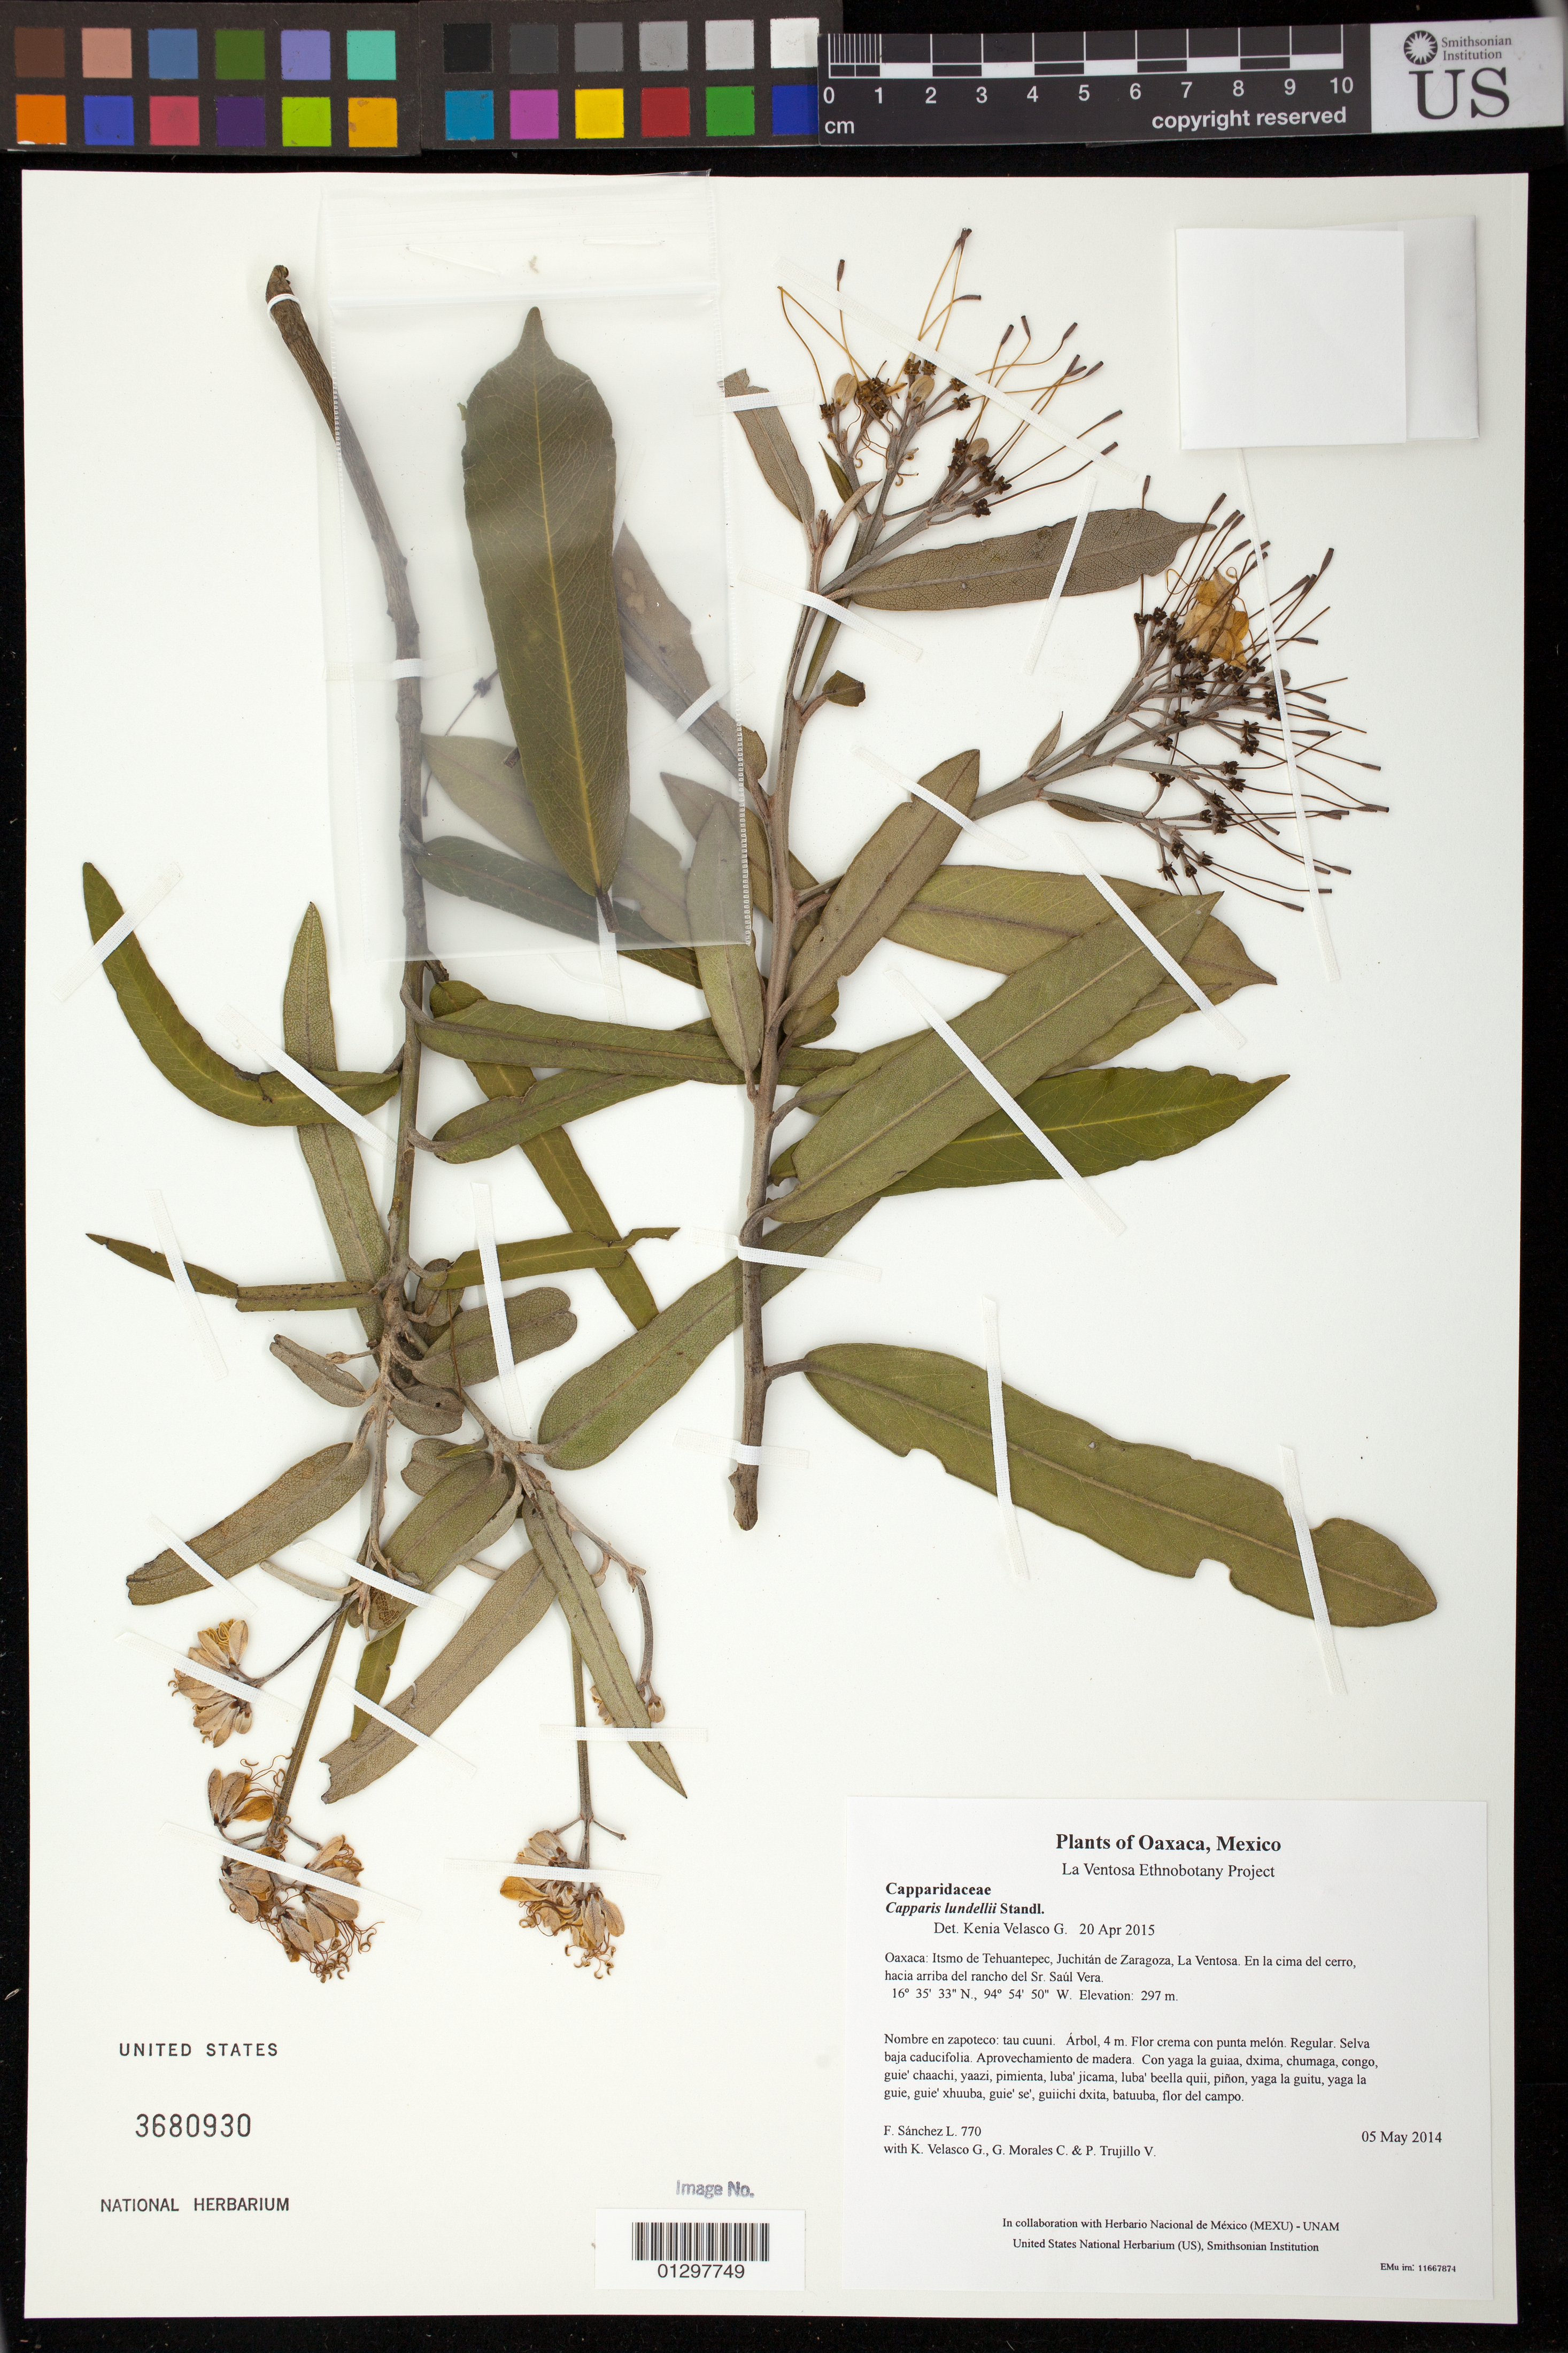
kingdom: Plantae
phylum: Tracheophyta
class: Magnoliopsida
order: Brassicales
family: Capparaceae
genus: Quadrella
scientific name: Quadrella lundellii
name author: (Standl.) Iltis & Cornejo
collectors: F. Sánchez L., K. Velasco G., G. Morales C. & P. Trujillo V.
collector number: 770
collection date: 2014-05-05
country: Mexico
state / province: Oaxaca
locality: Itsmo de Tehuantepec, Juchitán de Zaragoza, La Ventosa. En la cima del cerro, hacia arriba del rancho del Sr. Saúl Vera.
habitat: Selva baja caducifolia. Aprovechamiento de madera.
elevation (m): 297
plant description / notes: JEBOT, MEXU, SERO, US; Yaga. 4 m. Guie' nayu ne punta biguitu. Nuu.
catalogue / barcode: US 3680930